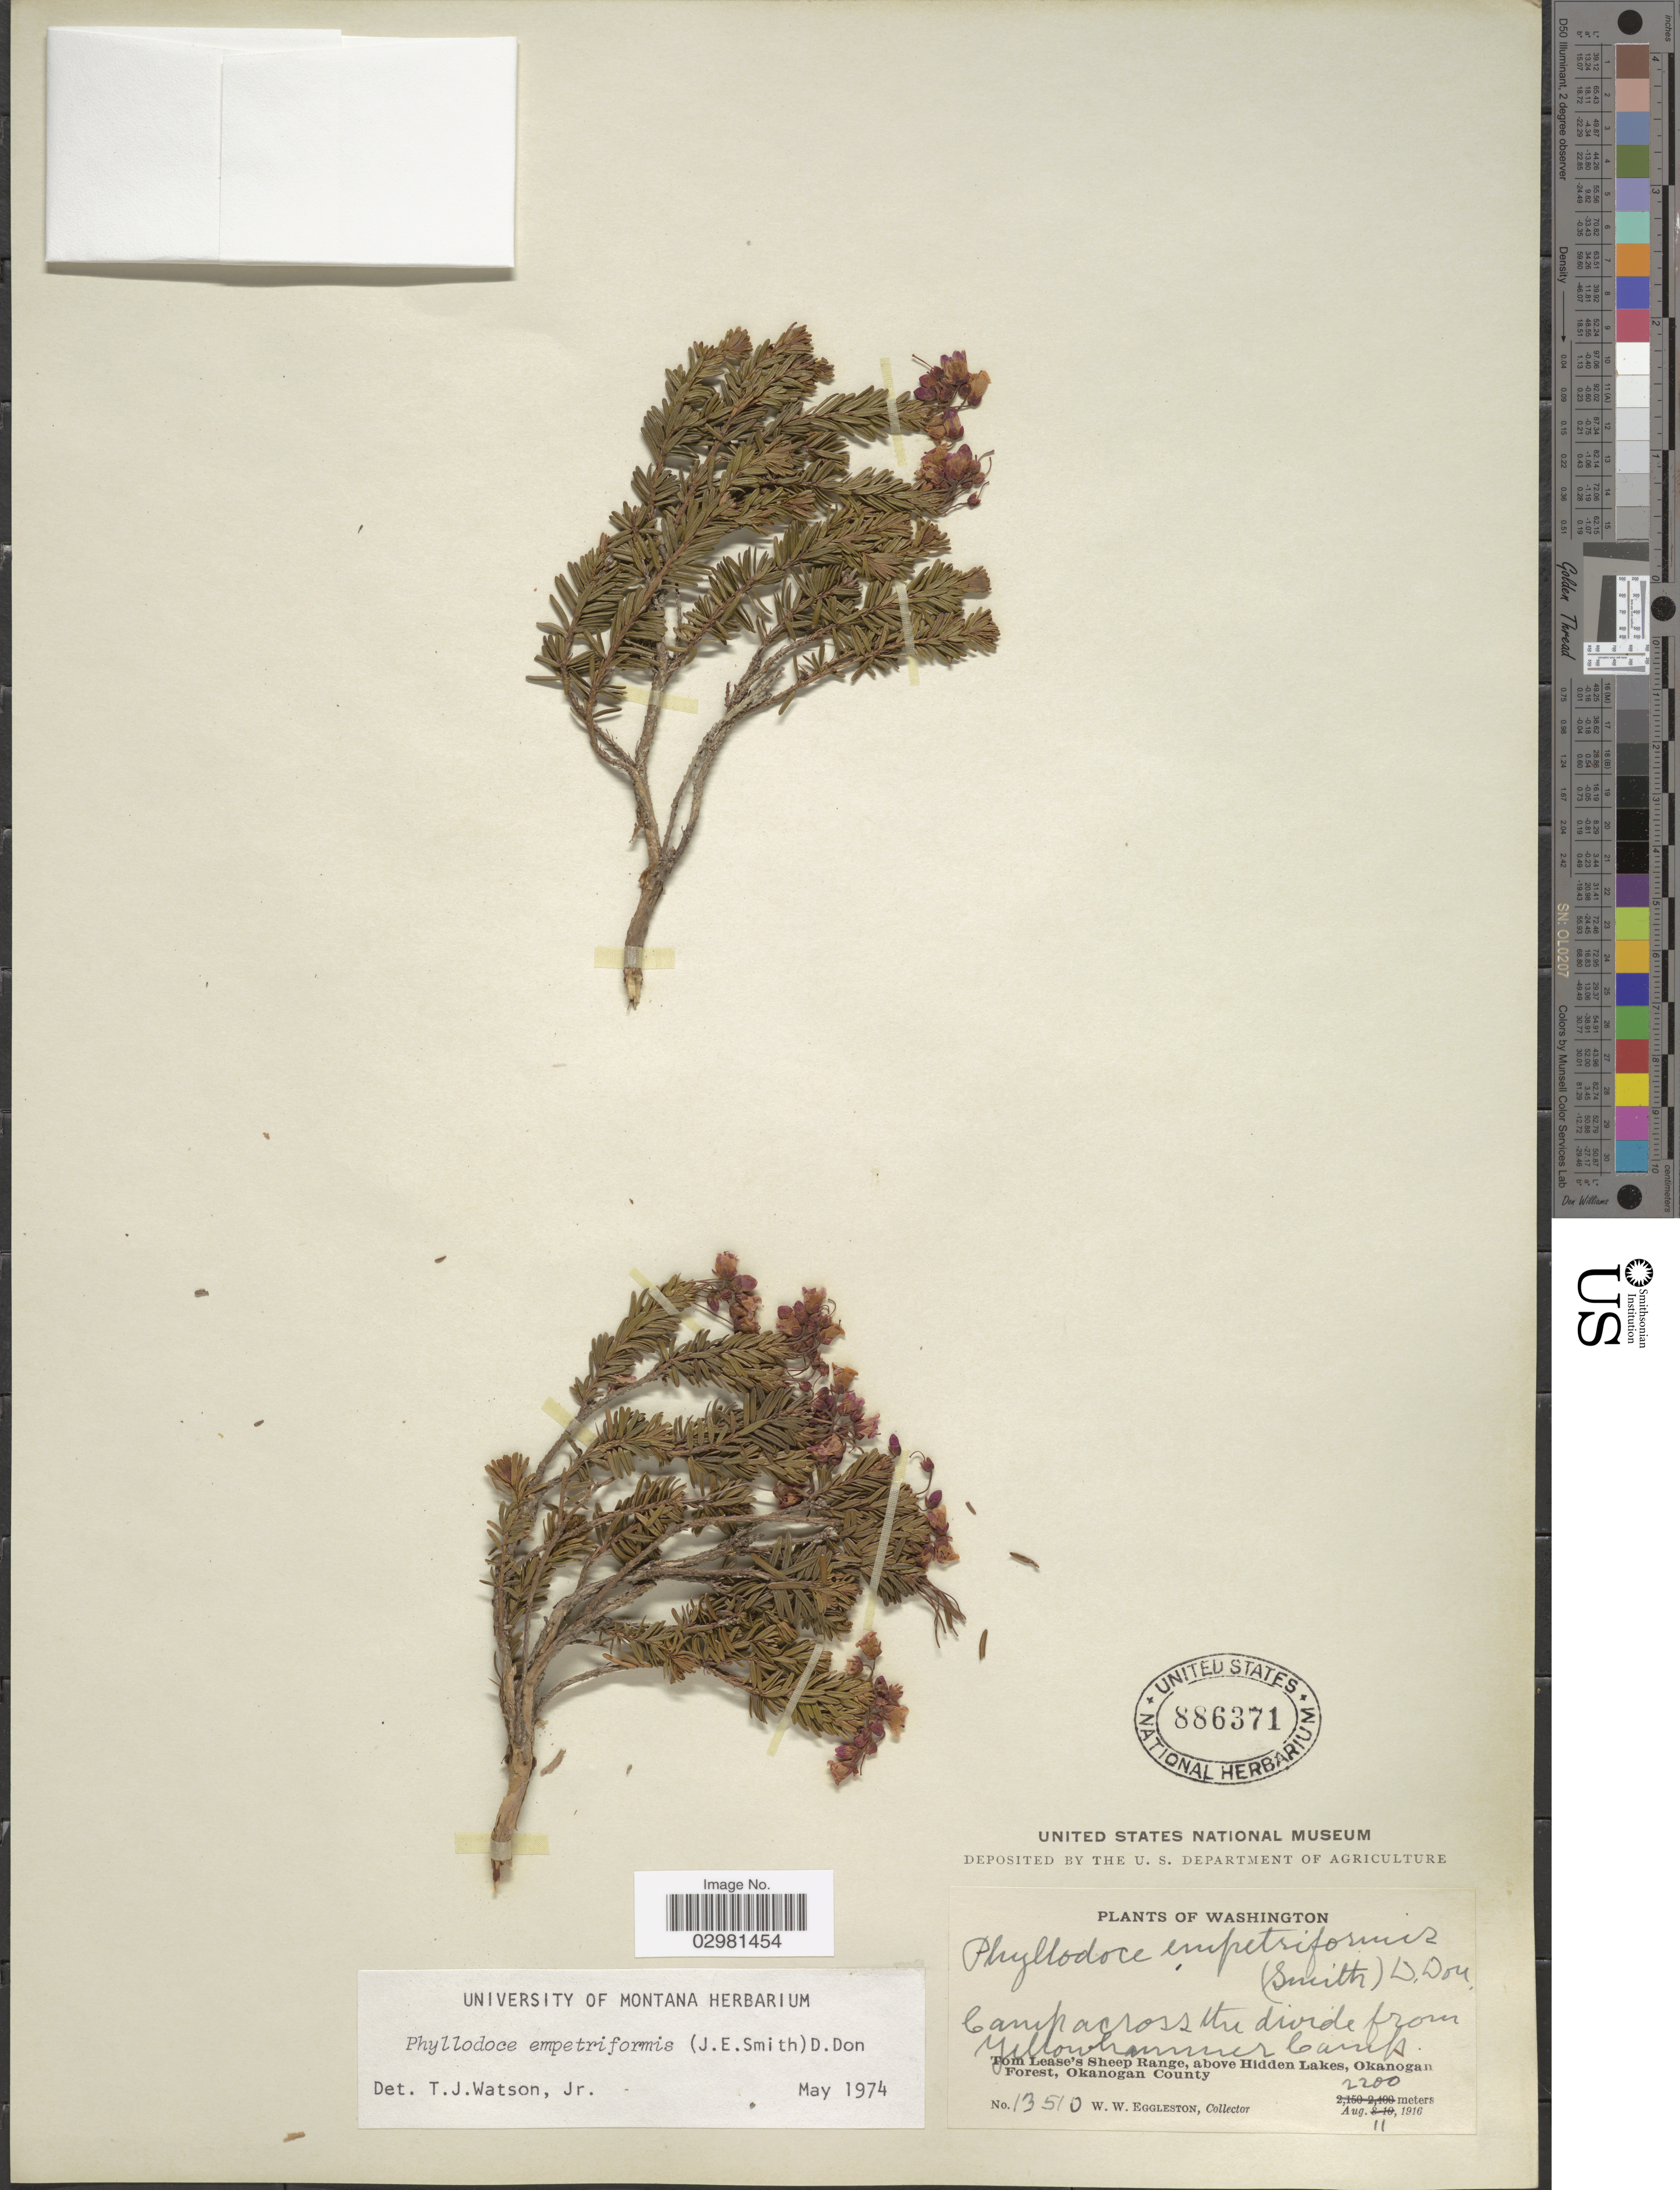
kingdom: Plantae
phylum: Tracheophyta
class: Magnoliopsida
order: Ericales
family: Ericaceae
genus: Phyllodoce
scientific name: Phyllodoce empetiformis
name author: (Small) D. Don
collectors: W. W. Eggleston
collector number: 13510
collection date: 1916-08-11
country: United States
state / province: Washington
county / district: Okanogan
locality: Camp across the divide from Yellowhammer Camps, Tom Lease's Sheep Range, above Hidden Lakes, Okanogan Forest, Okanogan County.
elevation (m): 2200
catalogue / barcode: US 886371